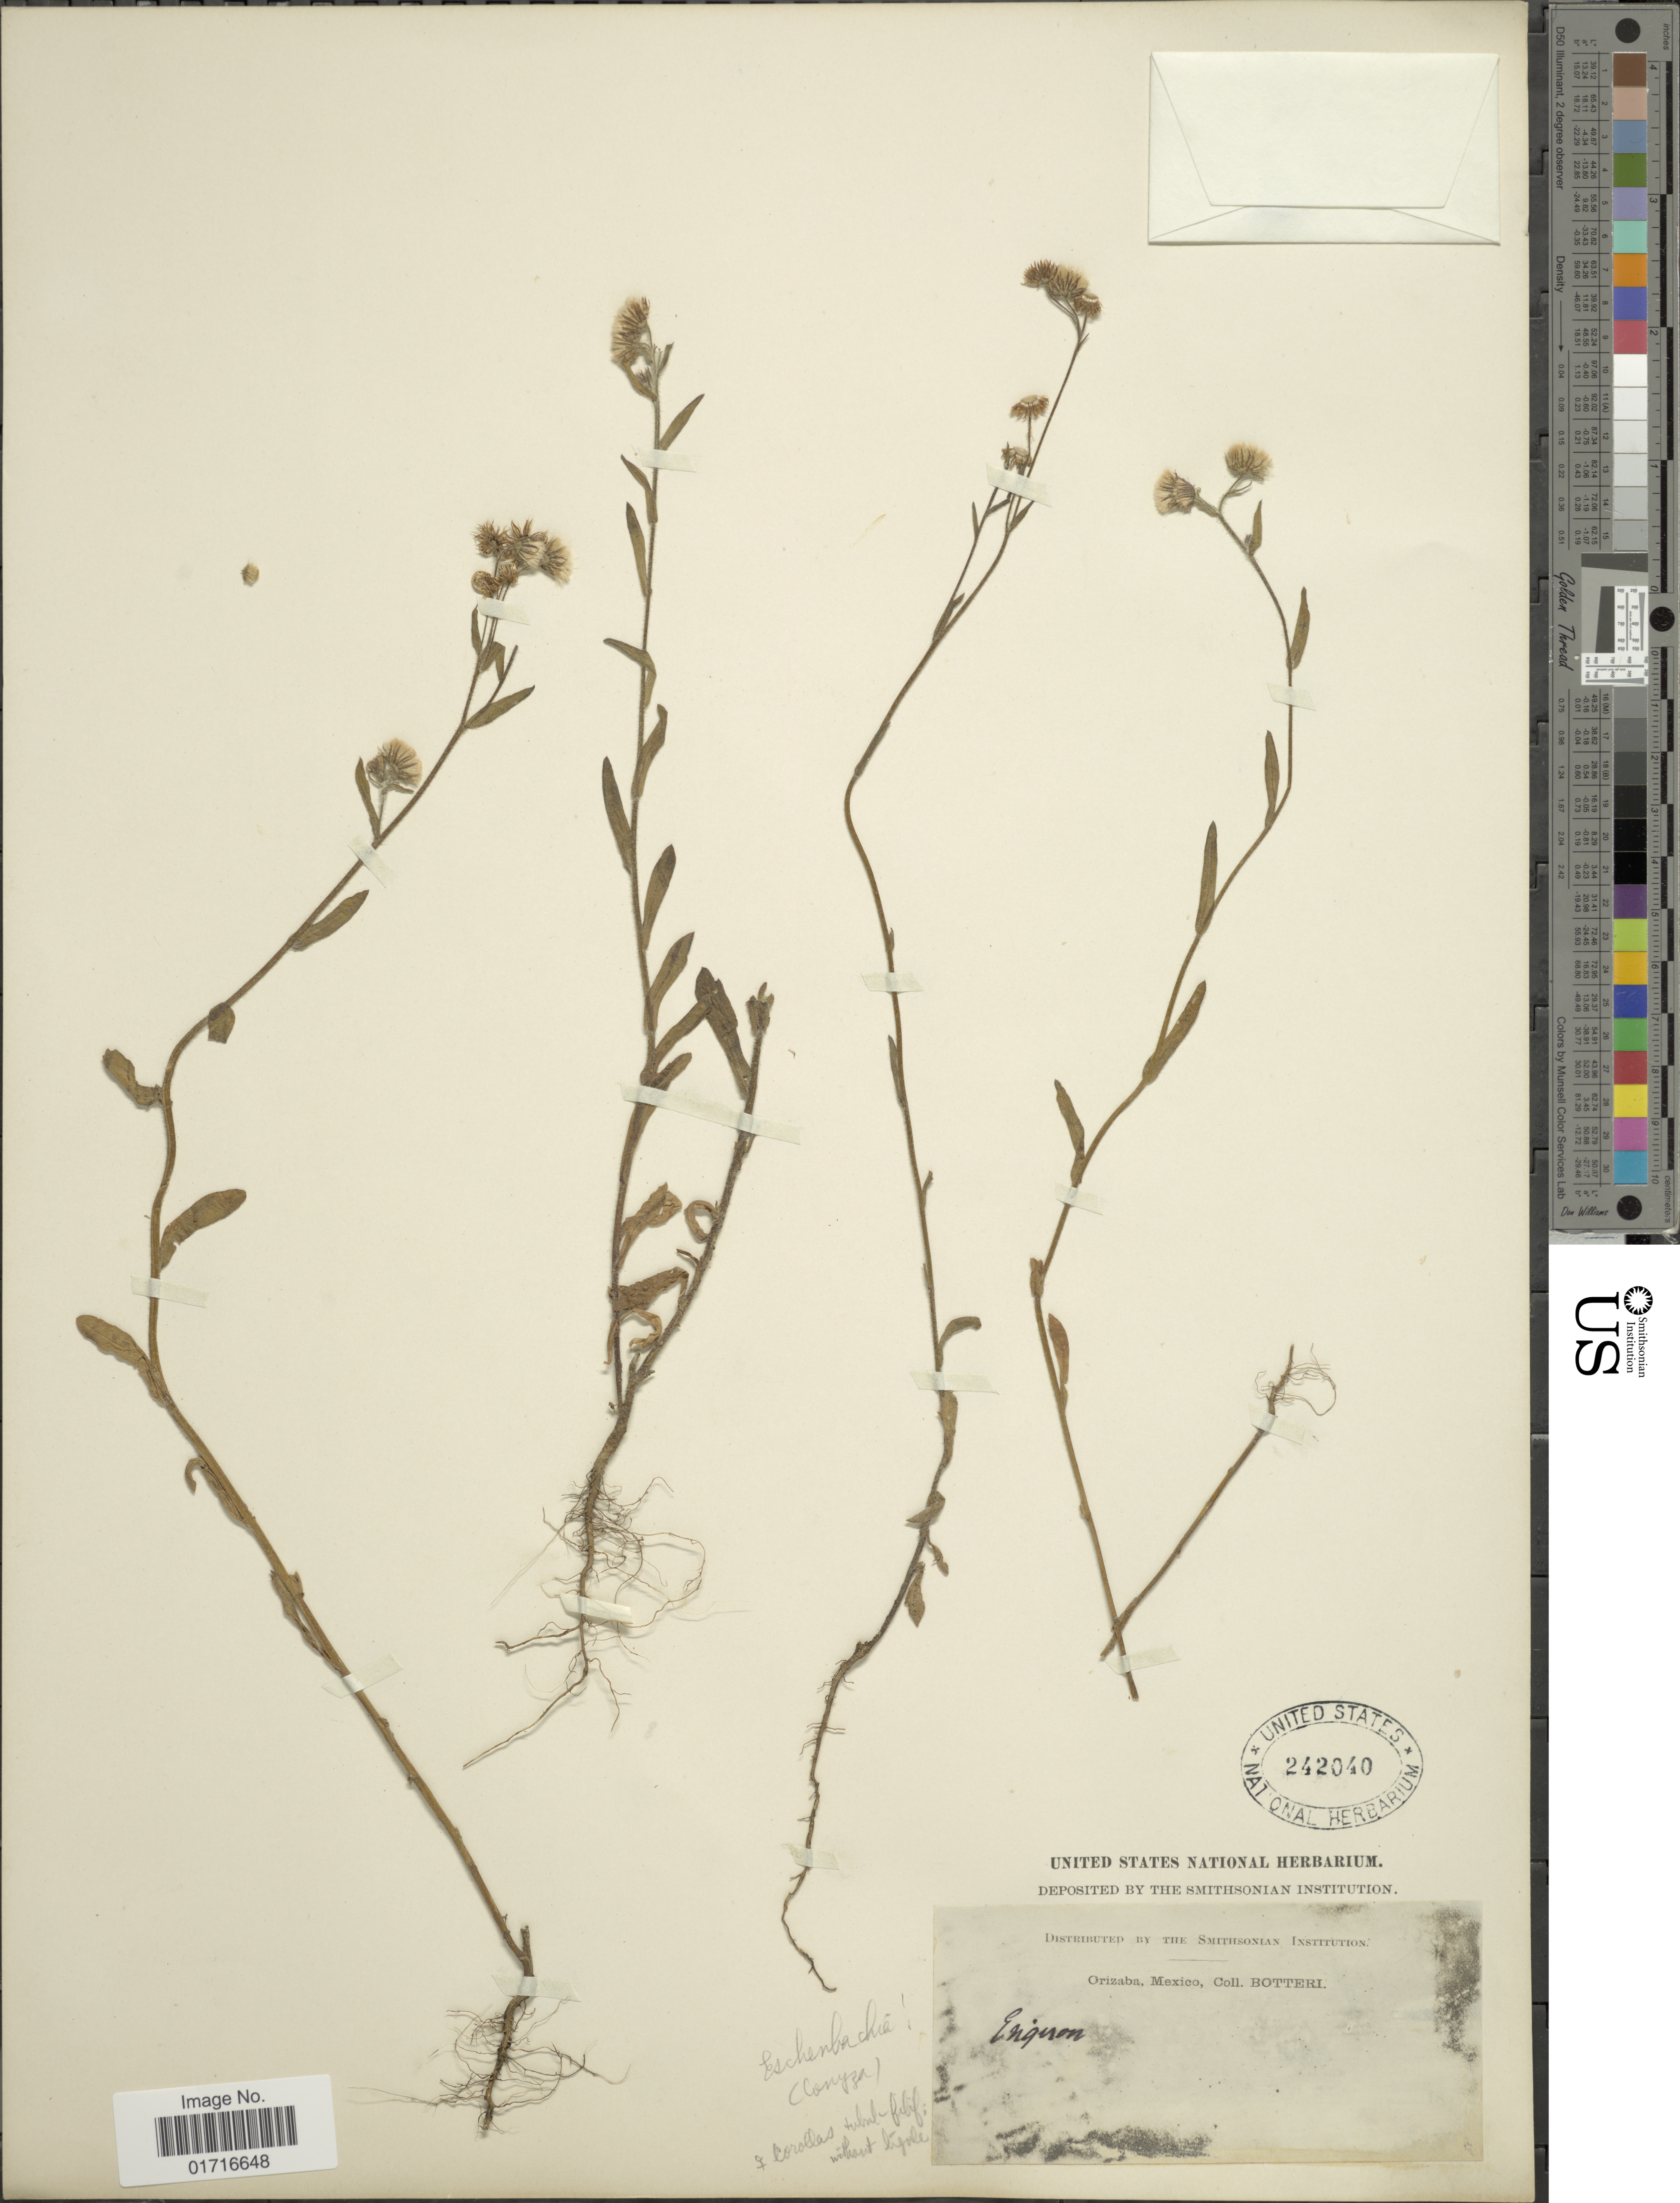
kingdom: Plantae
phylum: Tracheophyta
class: Magnoliopsida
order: Asterales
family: Asteraceae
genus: Conyza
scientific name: Conyza sp.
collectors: M. Botteri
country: Mexico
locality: Orizaba,Mexico.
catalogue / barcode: US 242040